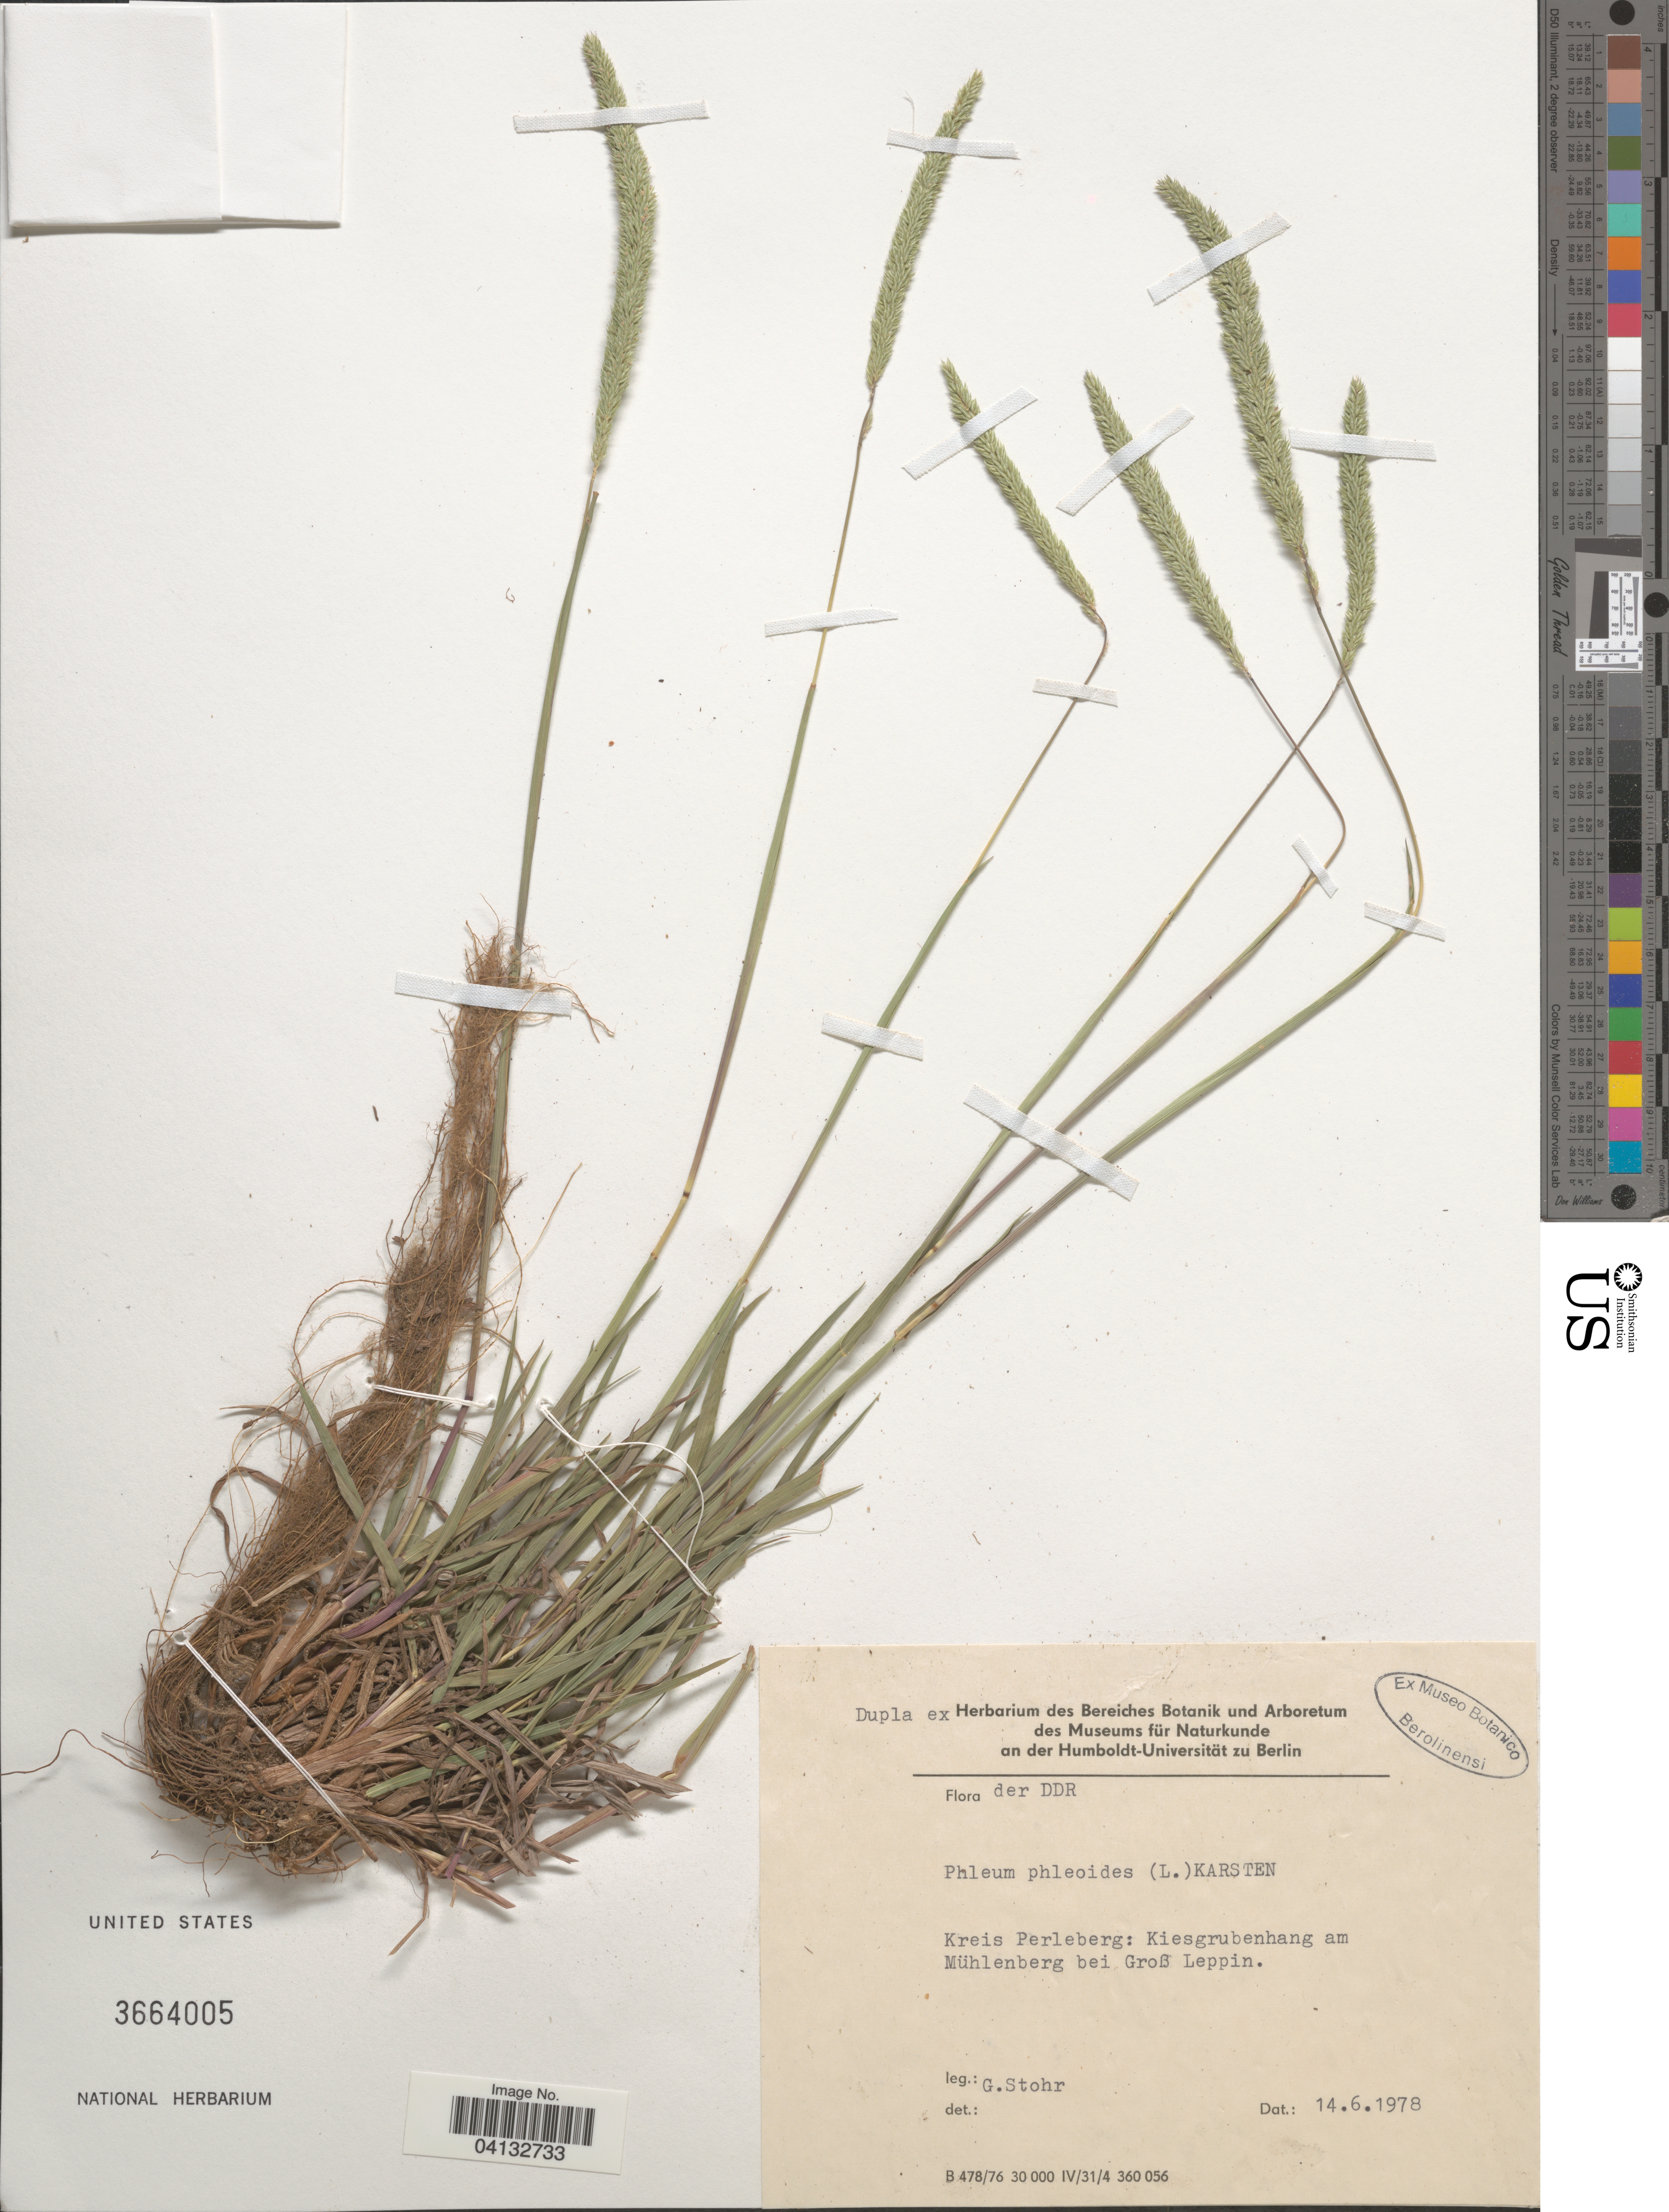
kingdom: Plantae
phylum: Tracheophyta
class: Liliopsida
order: Poales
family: Poaceae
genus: Phleum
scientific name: Phleum phleoides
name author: (L.) H. Karst.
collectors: G. Stohr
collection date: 1978-06-14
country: Germany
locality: DDR. Kreis Perleberg: Kiesgrubenhang am Mühlenberg bei Groß Leppin.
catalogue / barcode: US 3664005